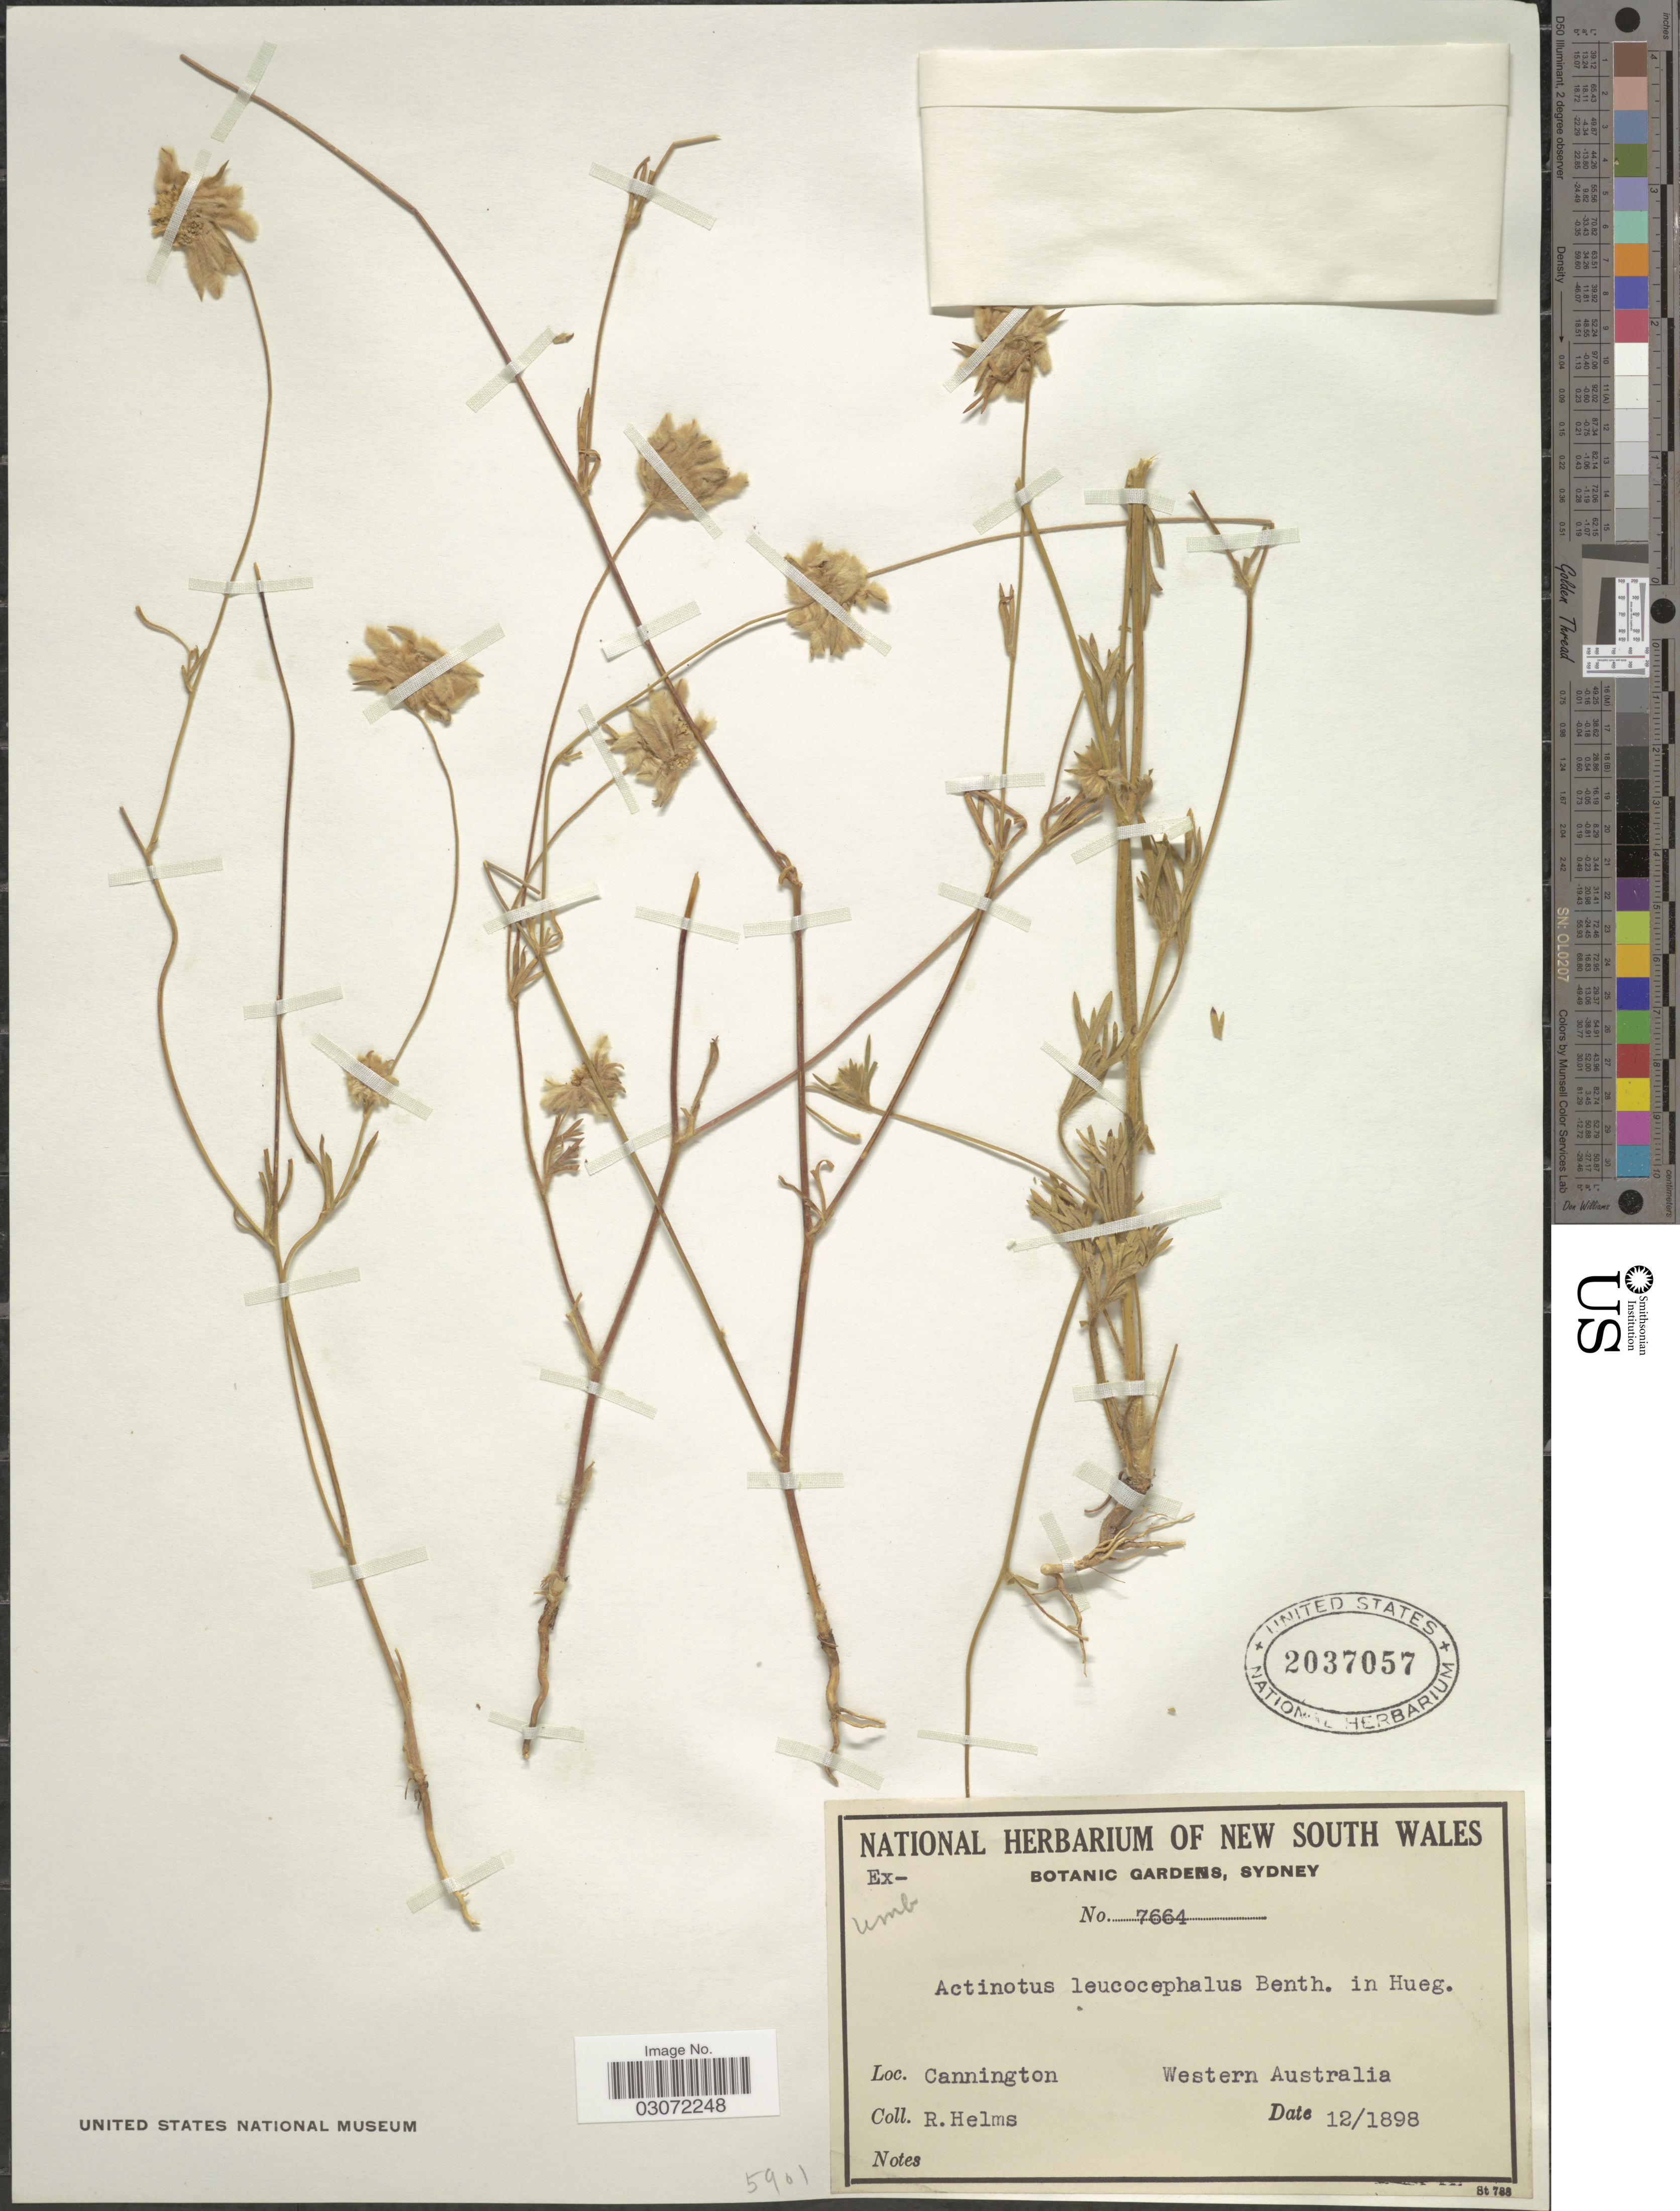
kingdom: Plantae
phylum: Tracheophyta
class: Magnoliopsida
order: Apiales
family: Apiaceae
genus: Actinotus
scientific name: Actinotus leucocephalus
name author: Benth.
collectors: R. Helms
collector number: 7664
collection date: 1898-12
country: Australia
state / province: Western Australia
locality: Cannington.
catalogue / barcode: US 2037057